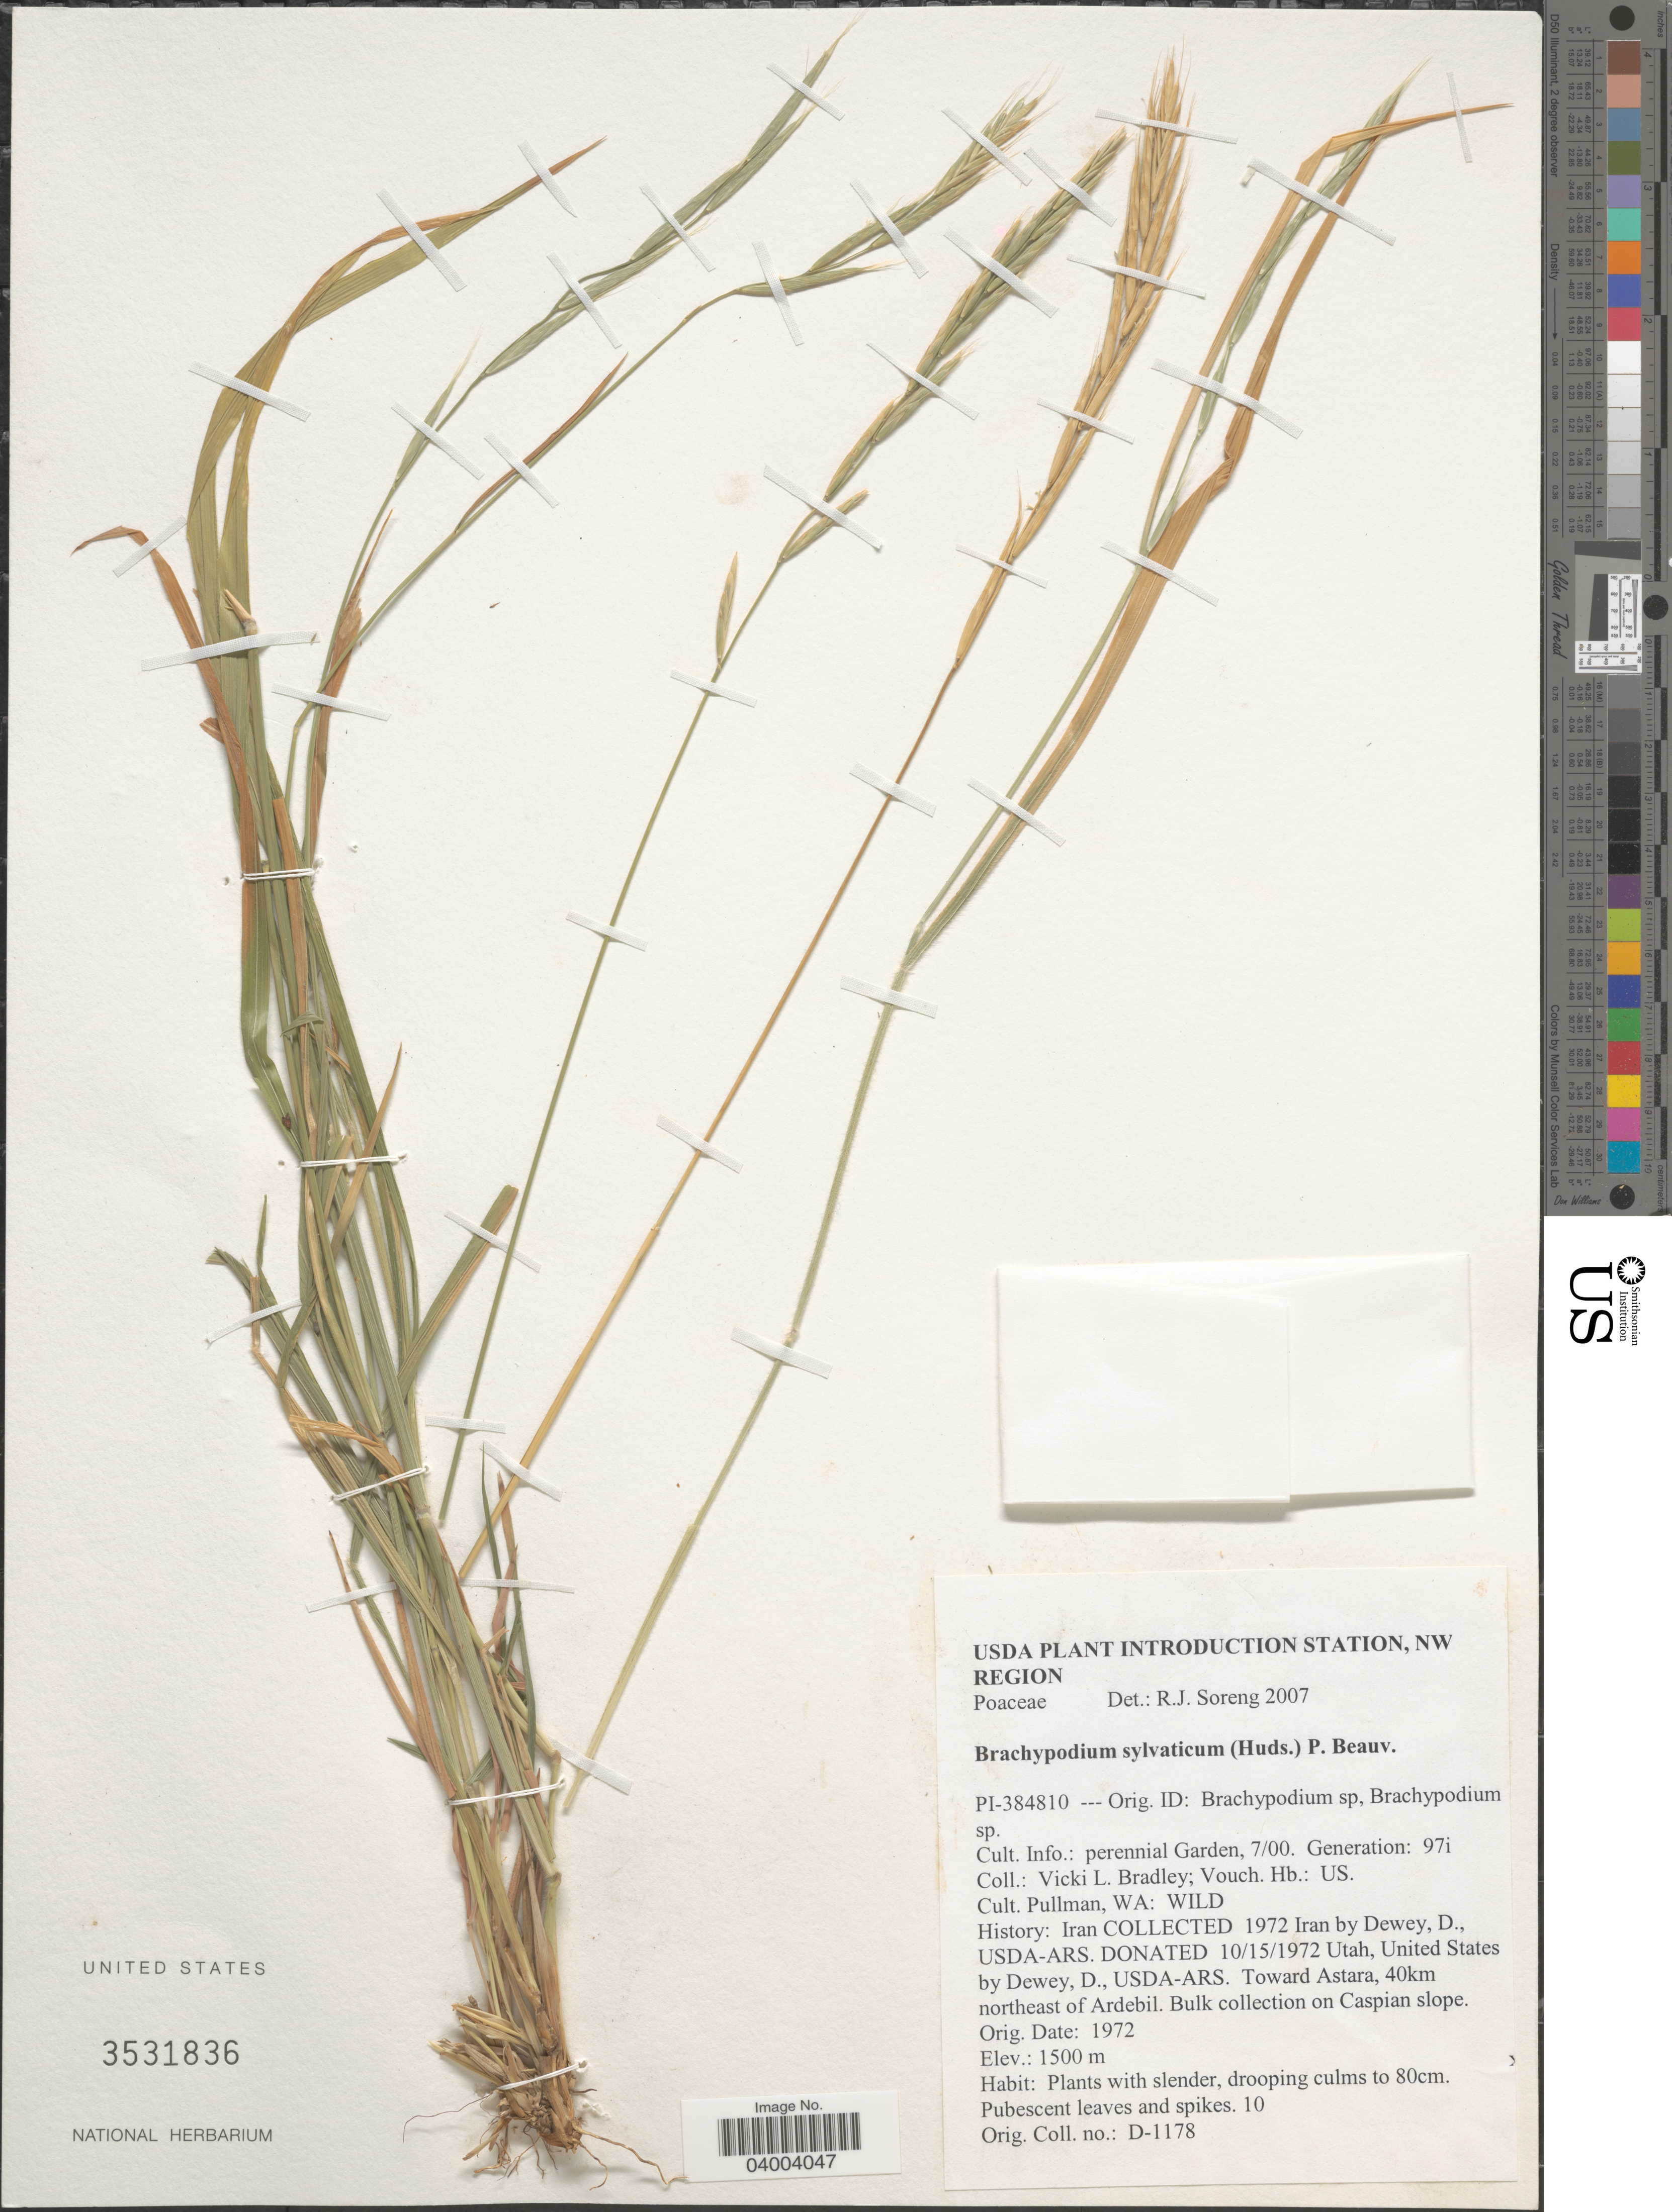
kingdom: Plantae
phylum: Tracheophyta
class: Liliopsida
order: Poales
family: Poaceae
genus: Brachypodium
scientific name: Brachypodium sp.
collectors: V. Bradley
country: United States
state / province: Washington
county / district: Whitman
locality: NW Region. Pullman, WA.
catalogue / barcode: US 3531836